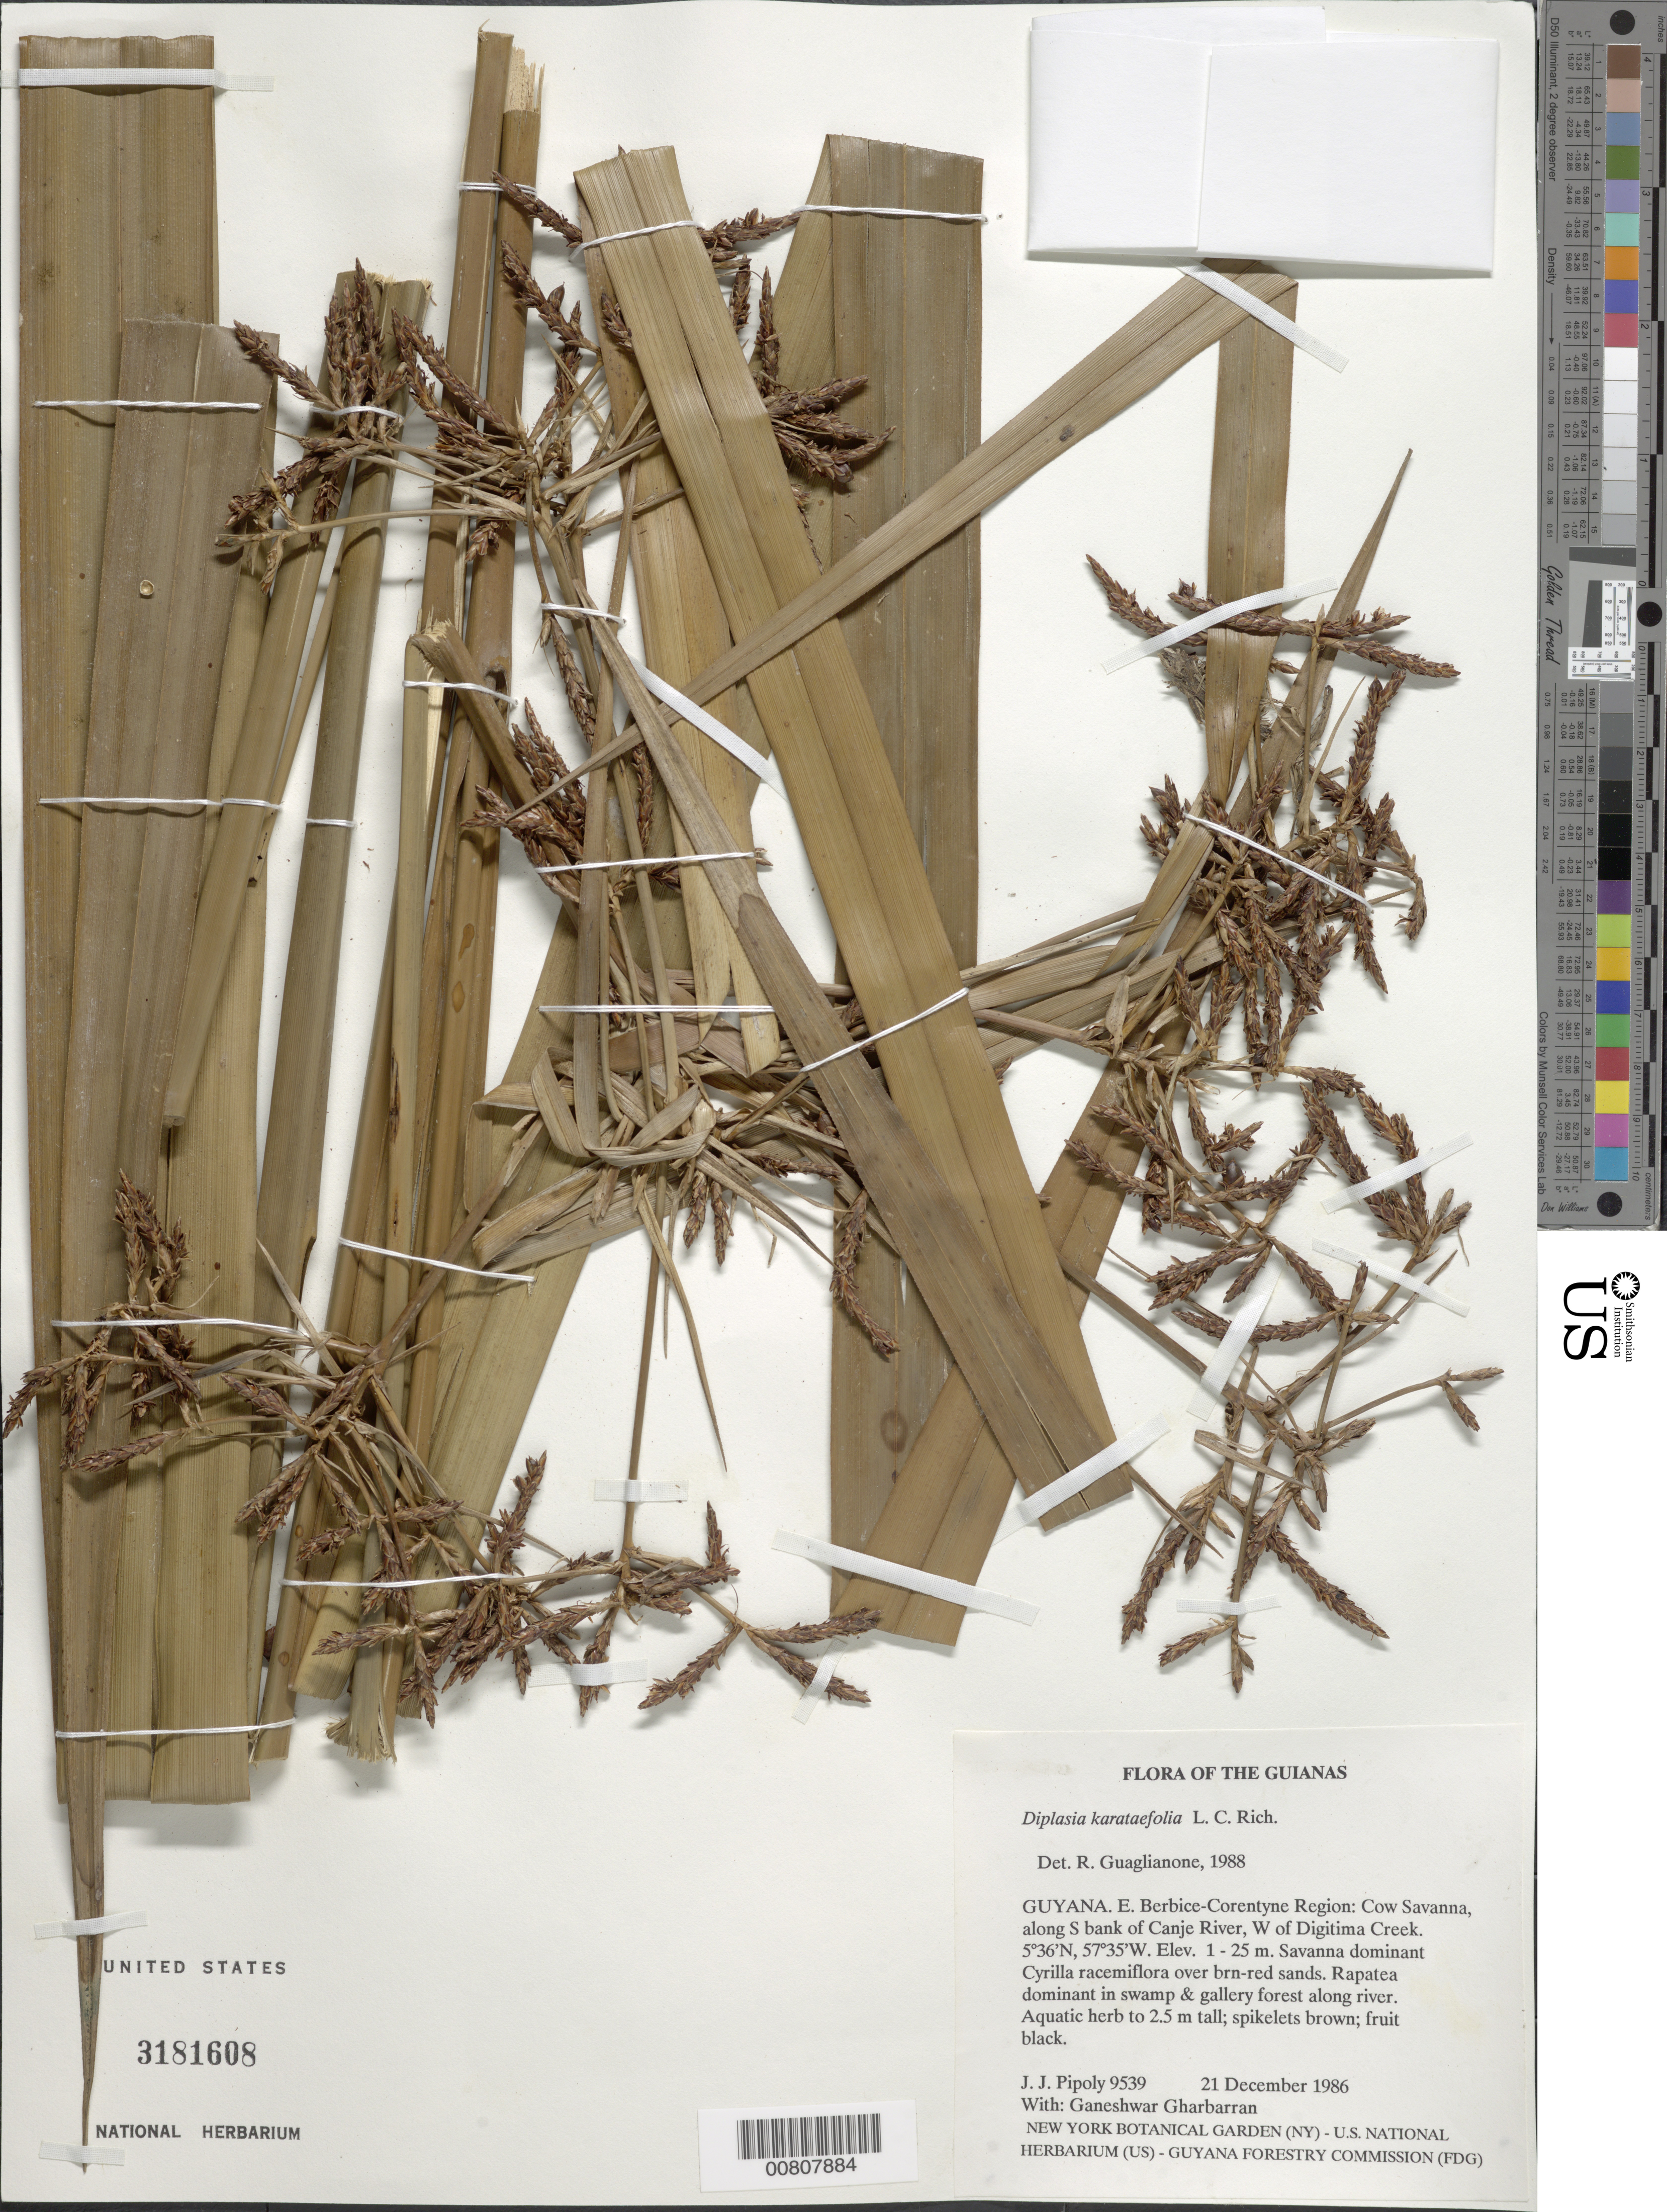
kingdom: Plantae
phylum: Tracheophyta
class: Liliopsida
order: Poales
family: Cyperaceae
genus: Diplasia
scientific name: Diplasia karatifolia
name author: Rich.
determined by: Guaglianone, E. R.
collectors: J. J. Pipoly & G. Gharbarran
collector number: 9539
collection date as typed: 21 December 1986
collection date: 1986-12-21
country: Guyana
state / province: E. Berbice-Corentyne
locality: Cow savanna, along S bank of Canje River, W of Digitima Creek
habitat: Savanna dominant Cyrilla racemiflora over brn-red sands. Rapatea dominant in swamp & gallery forest along river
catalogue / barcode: US 3181608